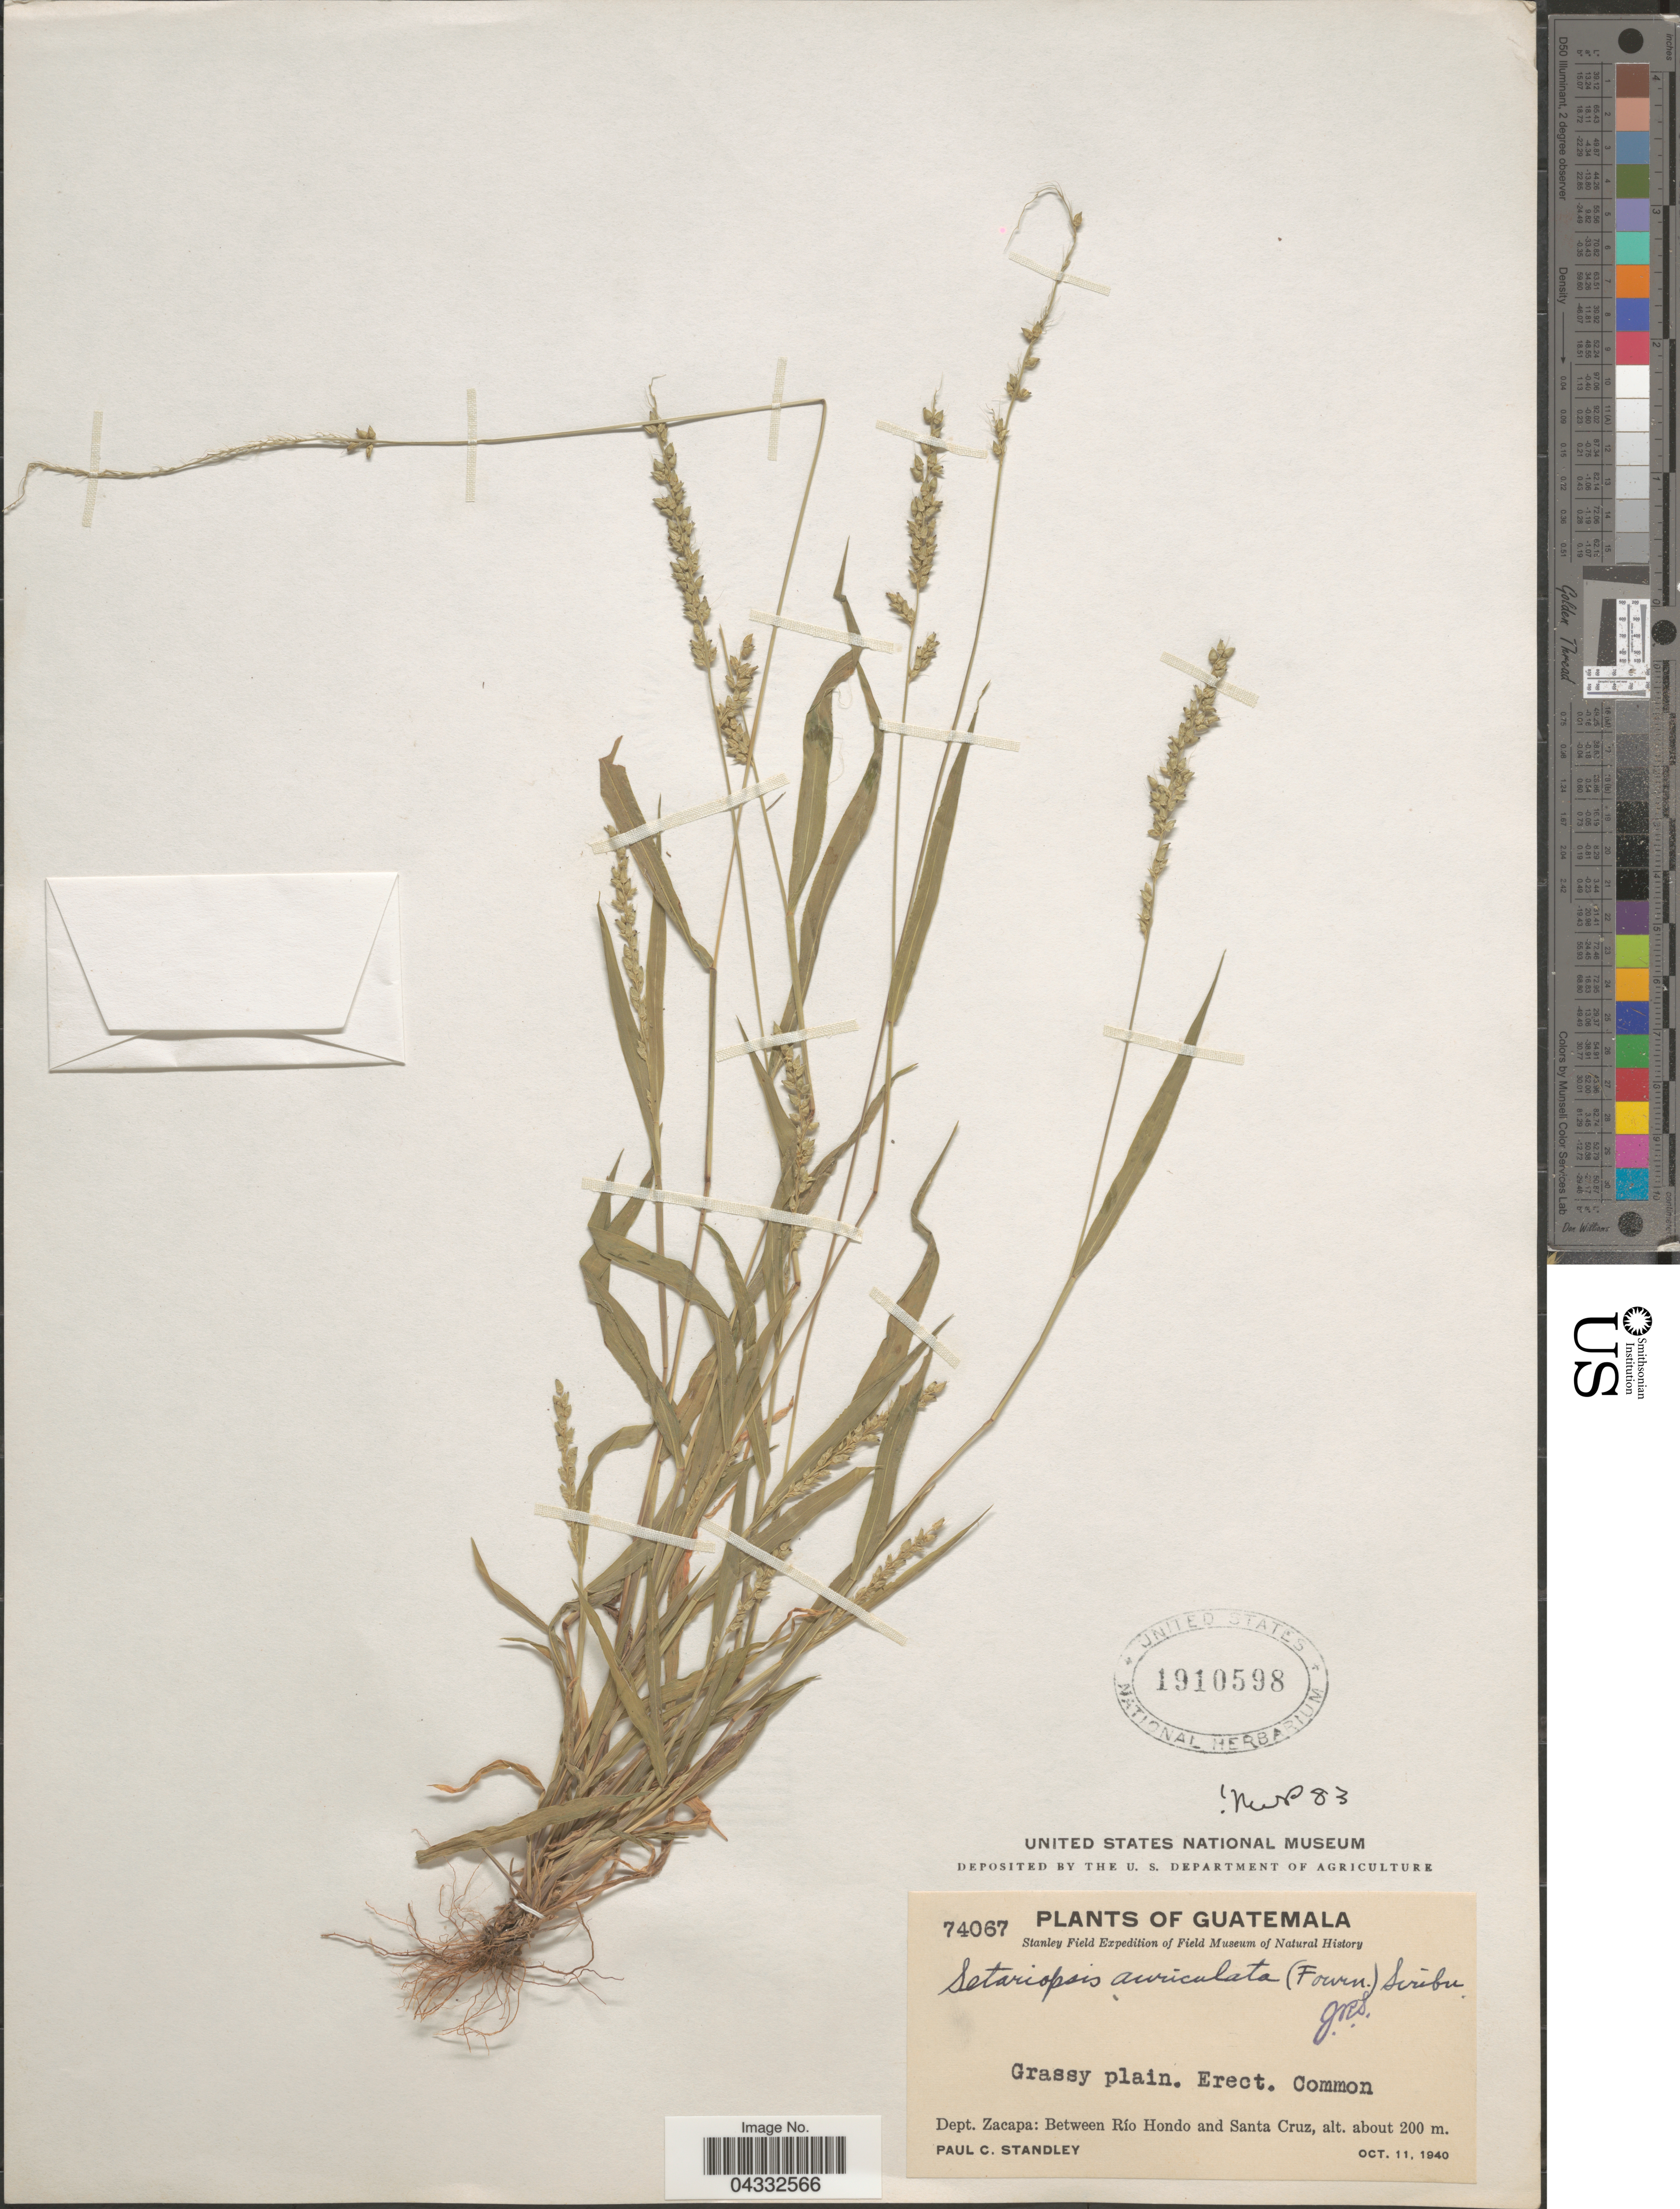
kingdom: Plantae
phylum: Tracheophyta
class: Liliopsida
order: Poales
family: Poaceae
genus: Setariopsis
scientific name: Setariopsis auriculata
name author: (E. Fourn.) Scribn.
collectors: P. C. Standley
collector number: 74067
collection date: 1940-10-11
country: Guatemala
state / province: Zacapa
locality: Stanley Field Expedition of Field Museum of Natural History. Dept. Zacapa: Between Río Hondo and Santa Cruz.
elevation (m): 200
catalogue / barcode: US 1910598